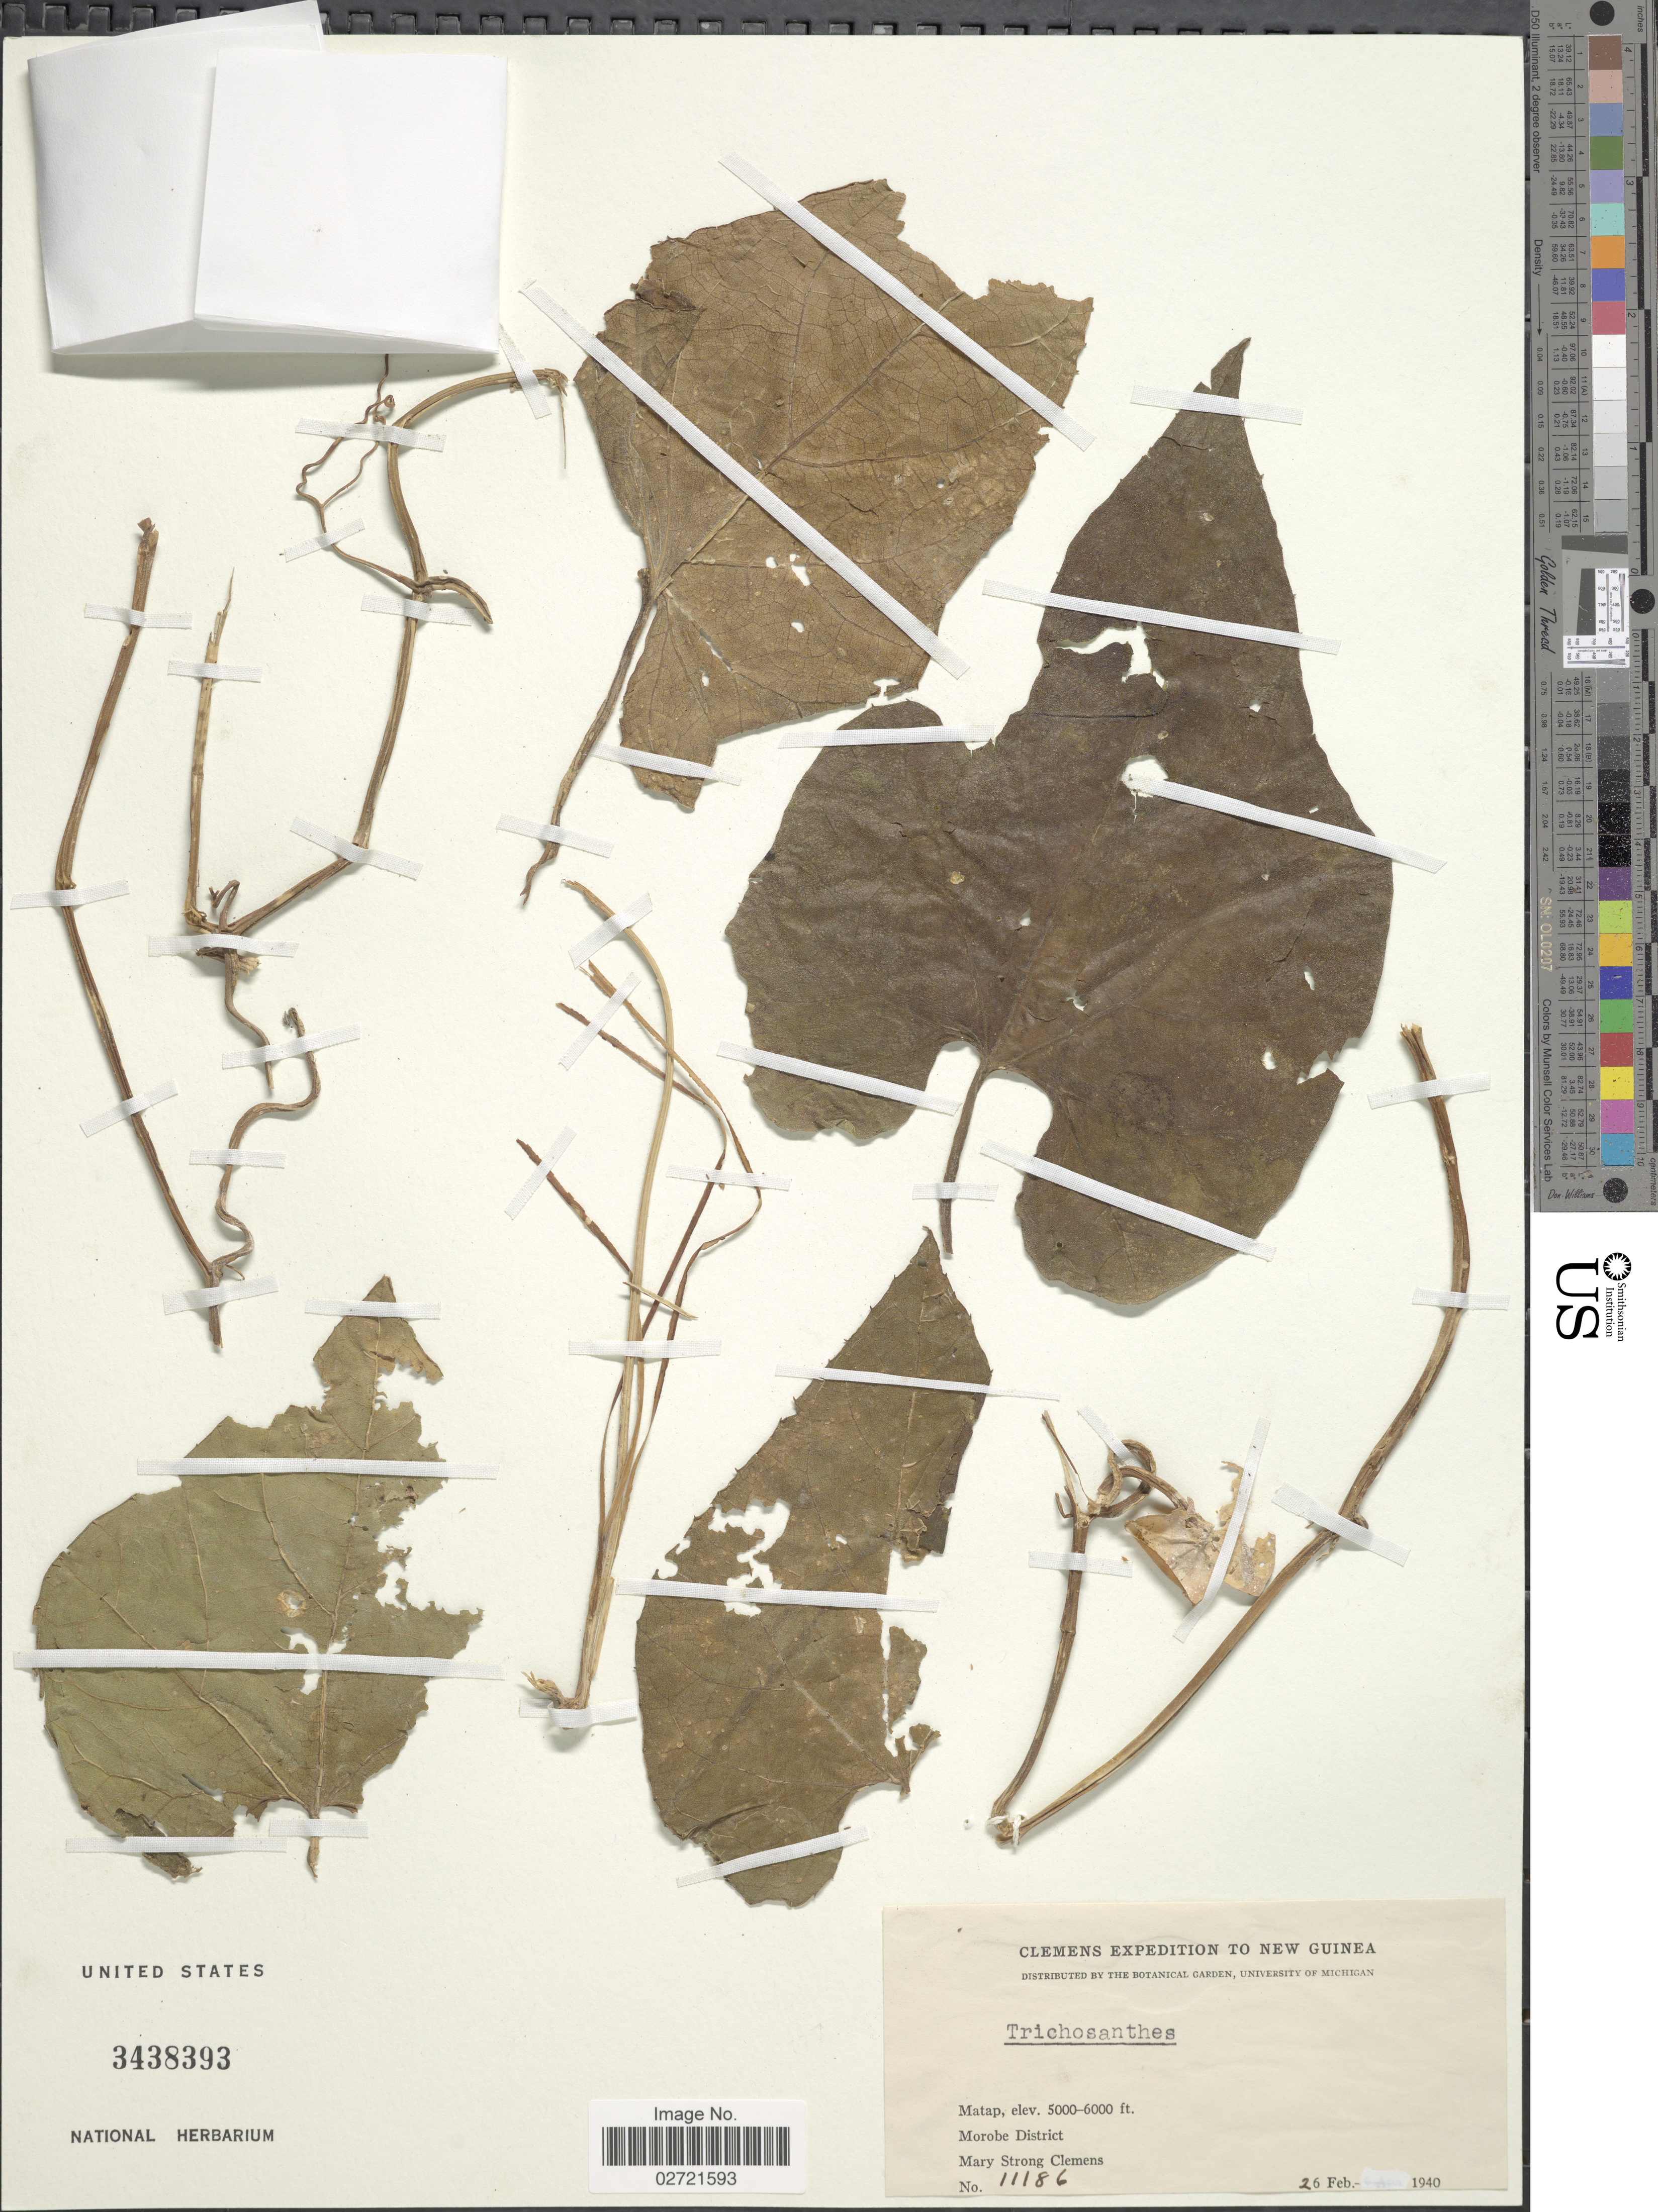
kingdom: Plantae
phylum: Tracheophyta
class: Magnoliopsida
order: Cucurbitales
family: Cucurbitaceae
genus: Trichosanthes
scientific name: Trichosanthes sp.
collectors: M. S. Clemens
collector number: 11186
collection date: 1940-02-26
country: Papua New Guinea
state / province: Morobe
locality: Matap, Morobe District, New Guinea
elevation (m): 1524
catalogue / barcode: US 3438393